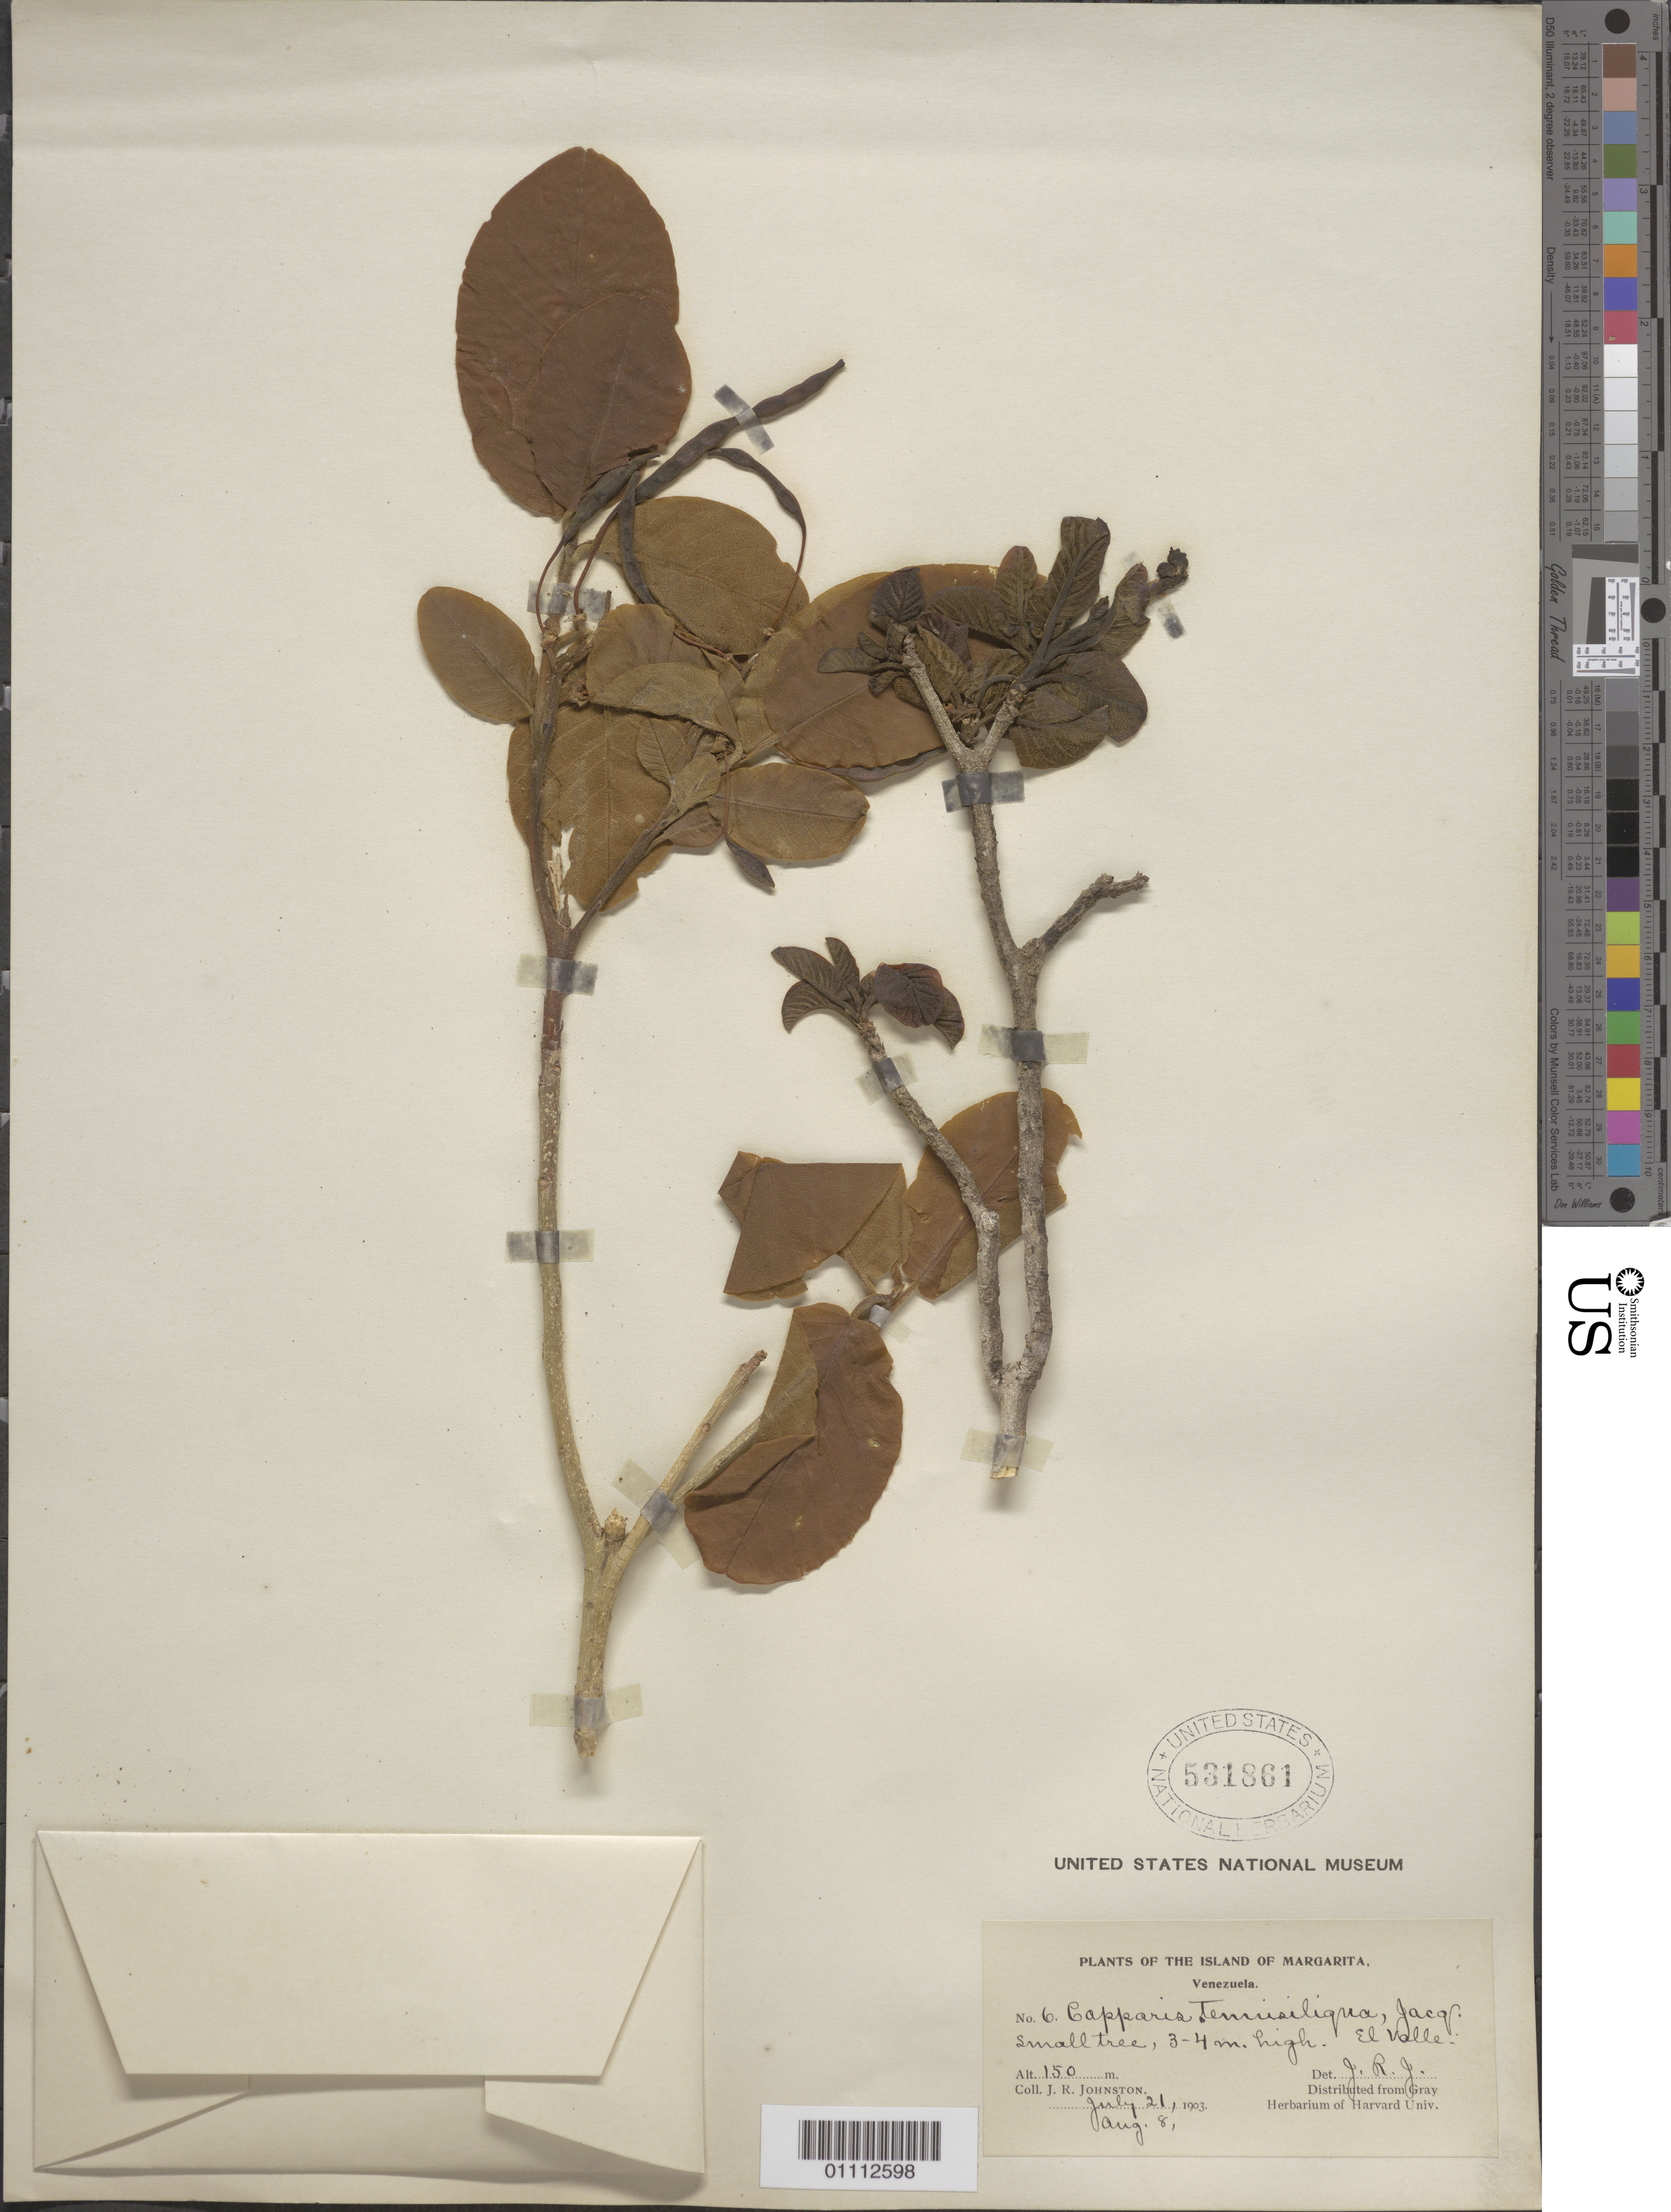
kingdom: Plantae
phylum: Tracheophyta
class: Magnoliopsida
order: Brassicales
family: Capparaceae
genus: Capparis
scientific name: Capparis tenuisiliqua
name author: Jacq.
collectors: J. R. Johnson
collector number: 6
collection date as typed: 21 Jul 1903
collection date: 1903-07-21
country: Venezuela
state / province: Nueva Esparta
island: Margarita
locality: El Valle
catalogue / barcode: US 531861